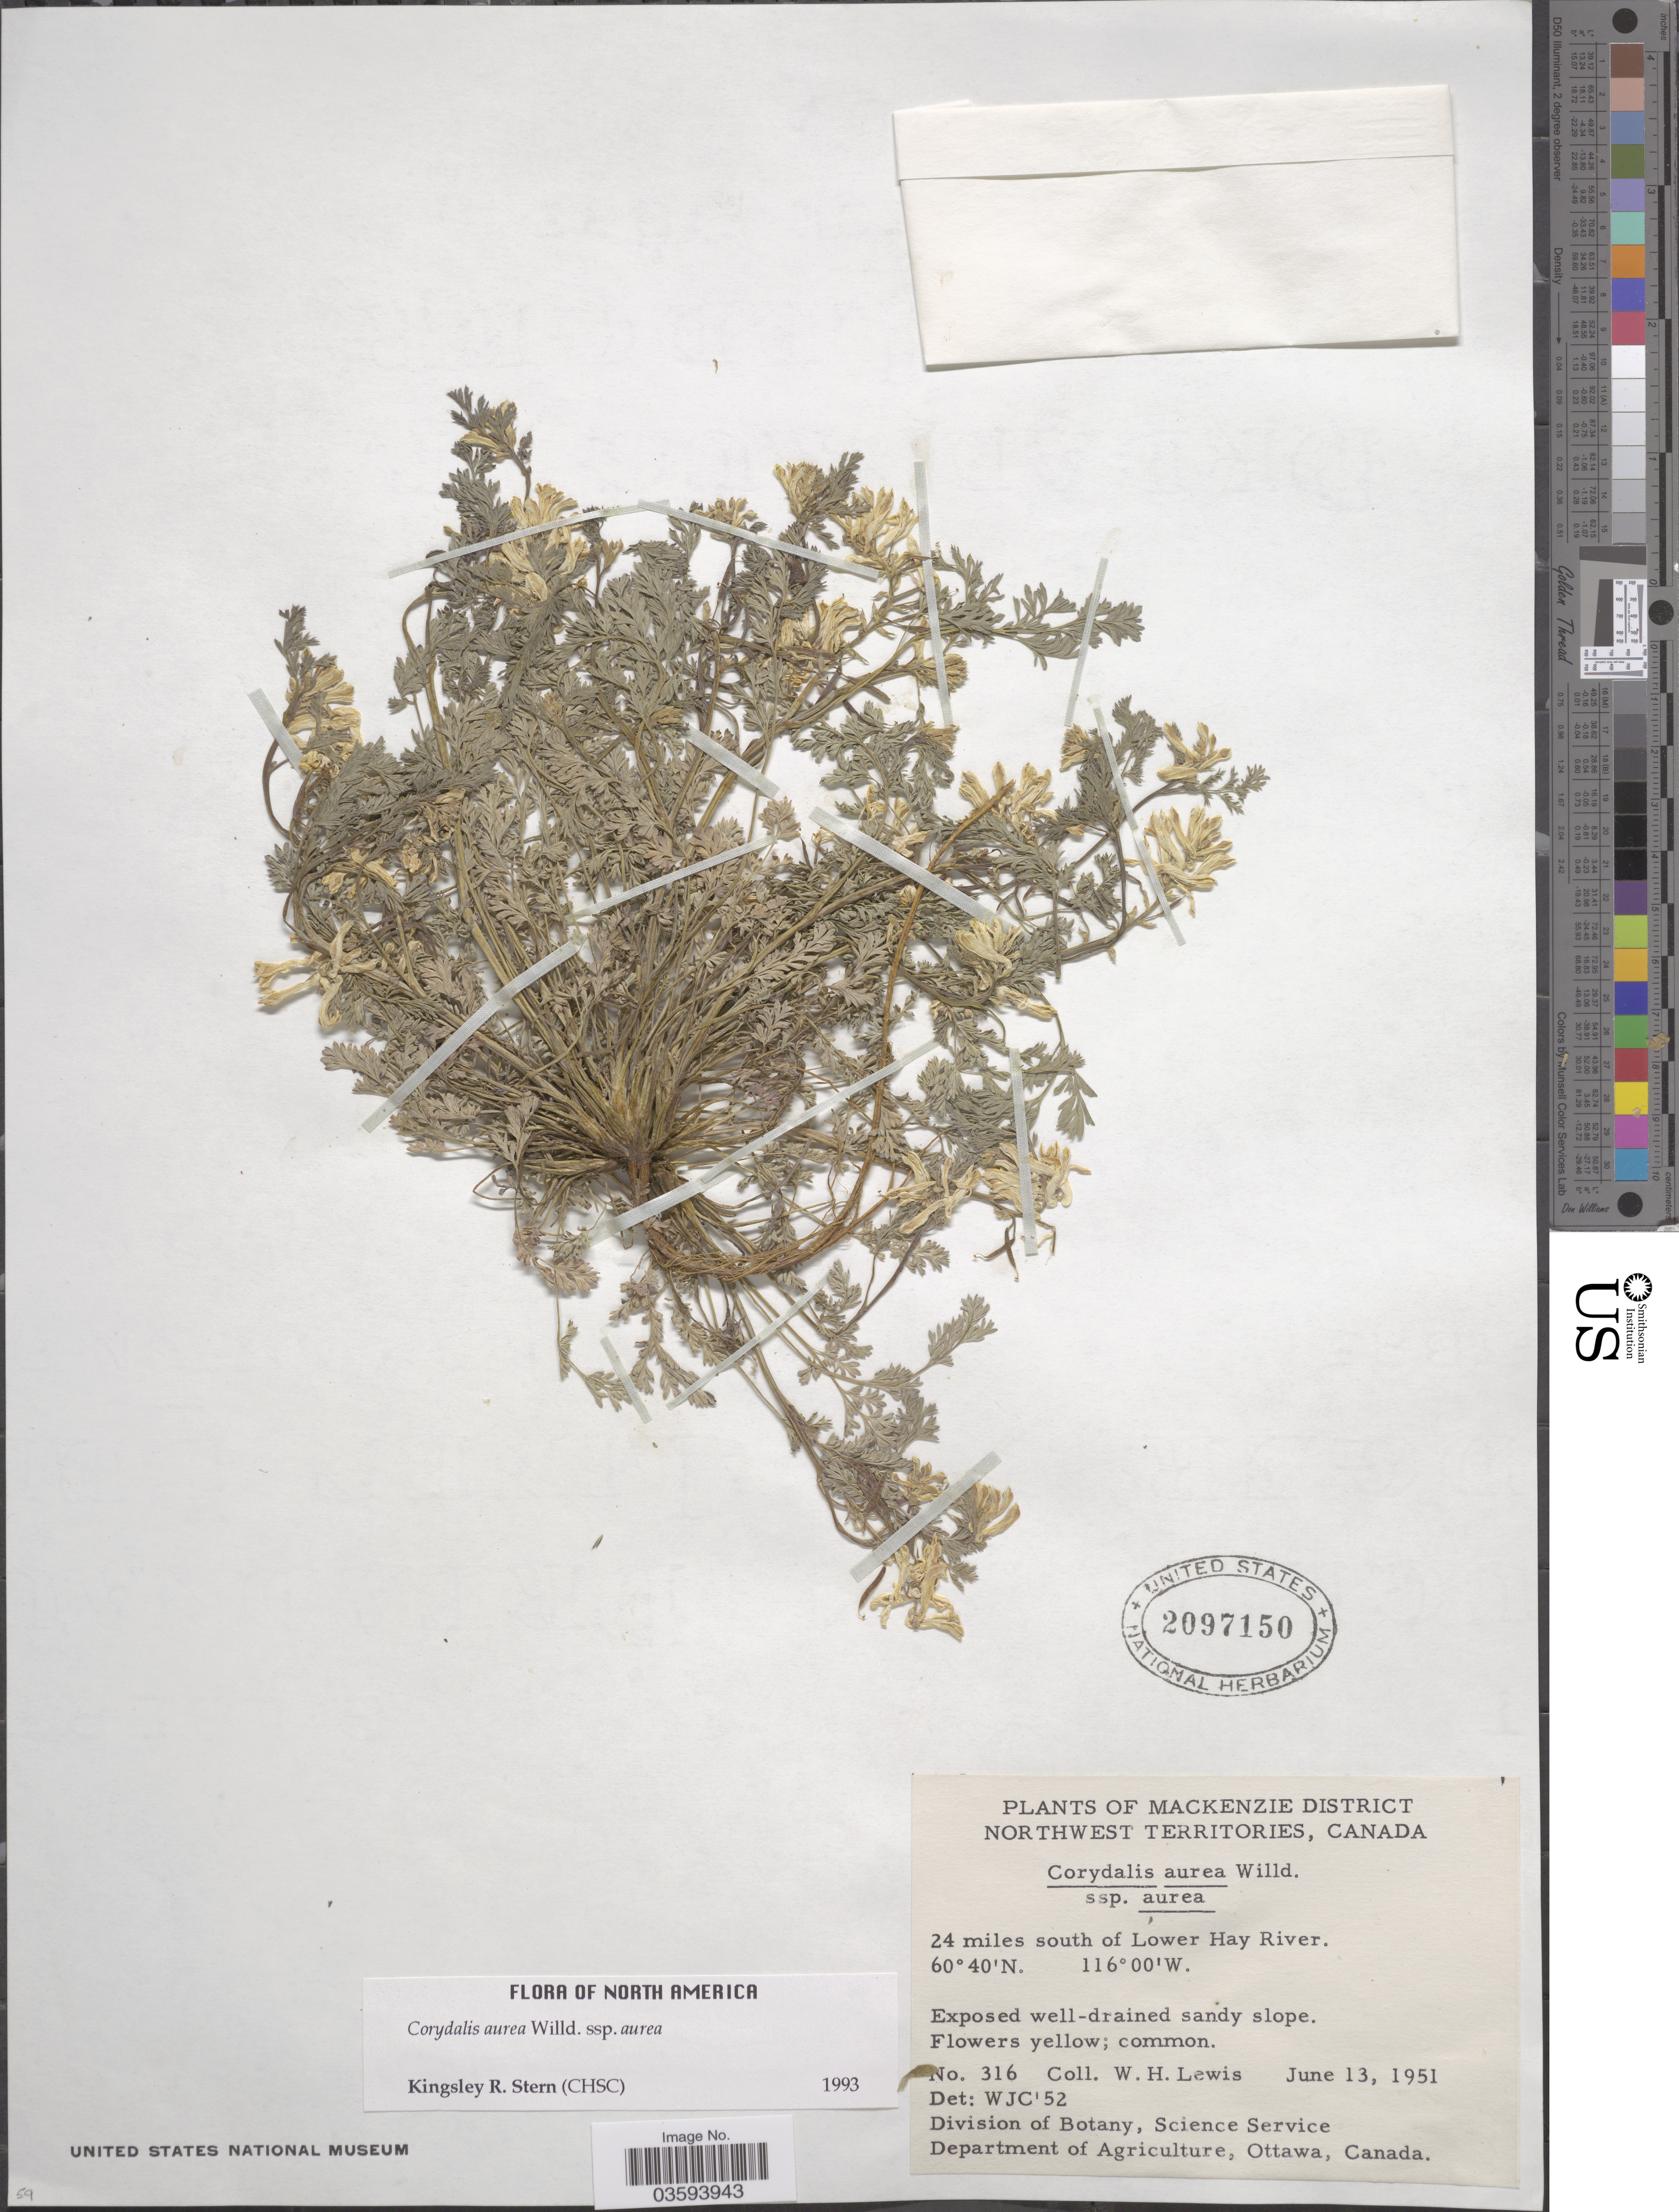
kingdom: Plantae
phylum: Tracheophyta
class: Magnoliopsida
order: Ranunculales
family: Papaveraceae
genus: Corydalis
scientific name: Corydalis aurea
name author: Willd.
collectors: W. H. Lewis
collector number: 316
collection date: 1951-06-13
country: Canada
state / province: Northwest Territories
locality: Mackenzie District. 24 miles south of Lower Hay River.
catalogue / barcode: US 2097150